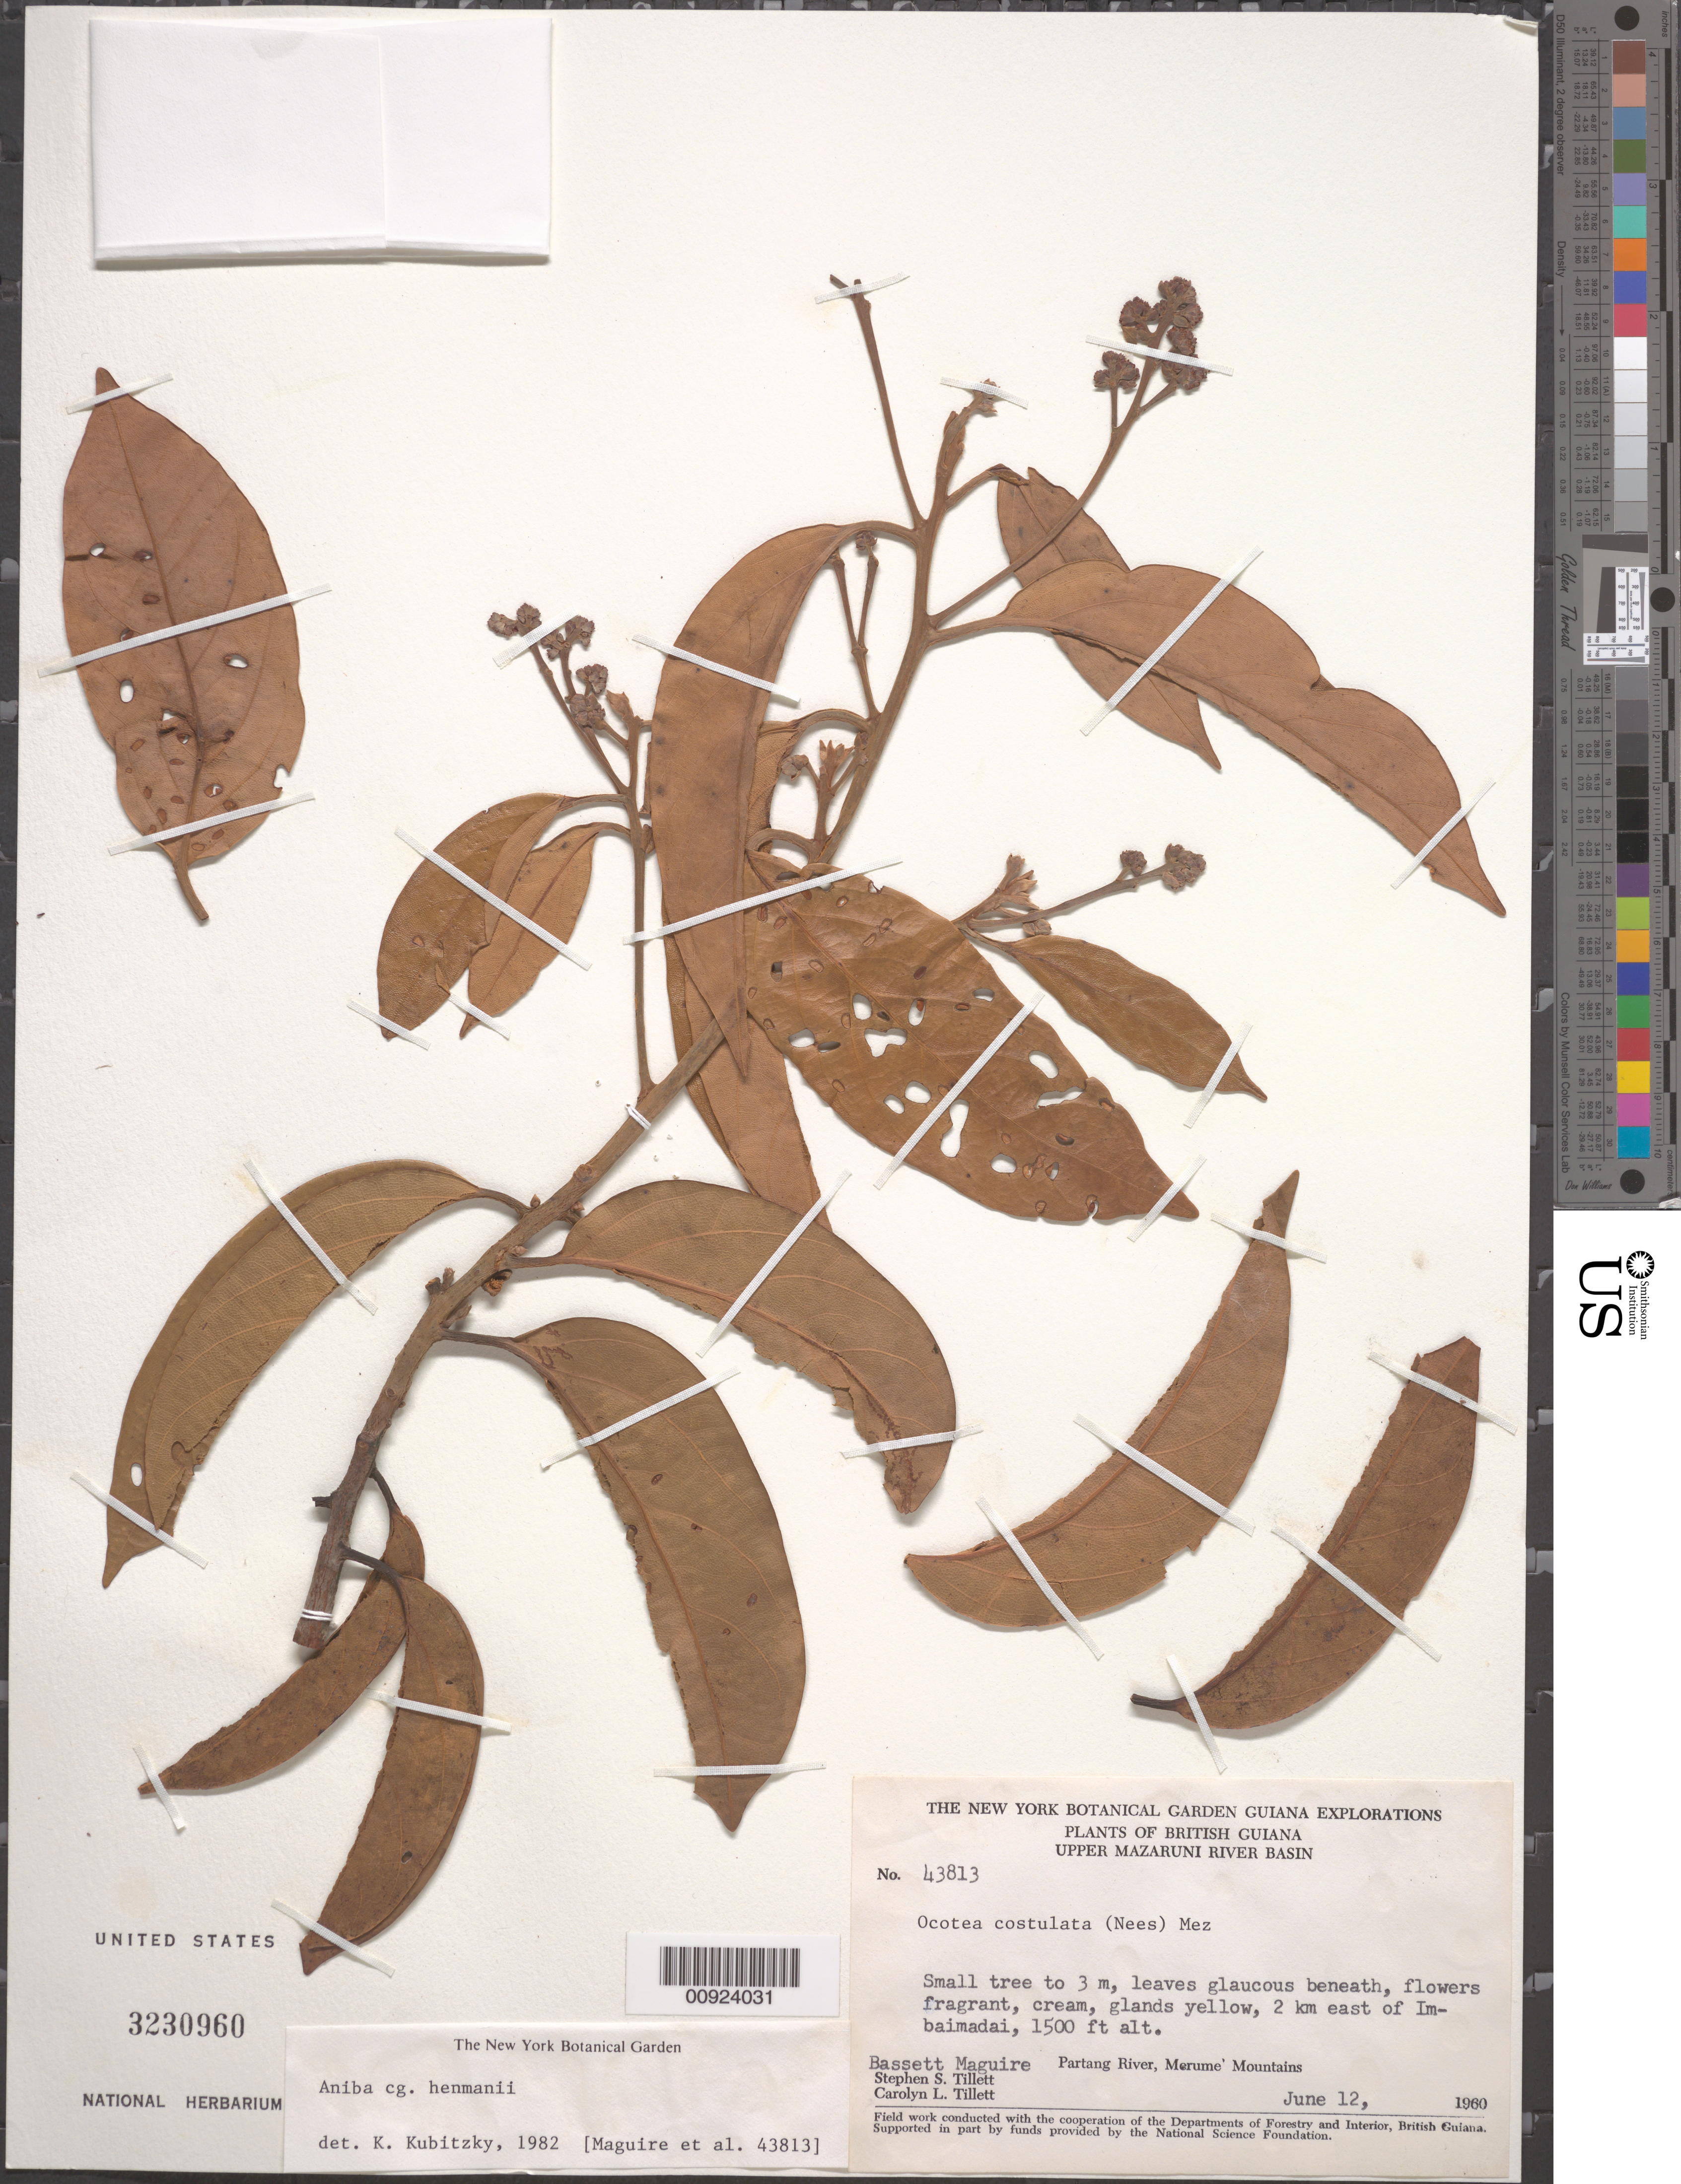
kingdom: Plantae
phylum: Tracheophyta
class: Magnoliopsida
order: Laurales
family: Lauraceae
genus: Aniba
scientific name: Aniba jenmanii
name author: Mez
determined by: Kubitzki, Klaus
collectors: S. S. Tillett, C. L. Tillett & B. Maguire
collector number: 43813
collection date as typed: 12-Jun-60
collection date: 1960-06-12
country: Guyana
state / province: Cuyuni-Mazaruni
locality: Partang Savanna, Merume Mountains, 2 km east of Imbaimadai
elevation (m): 457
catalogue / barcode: US 3230960